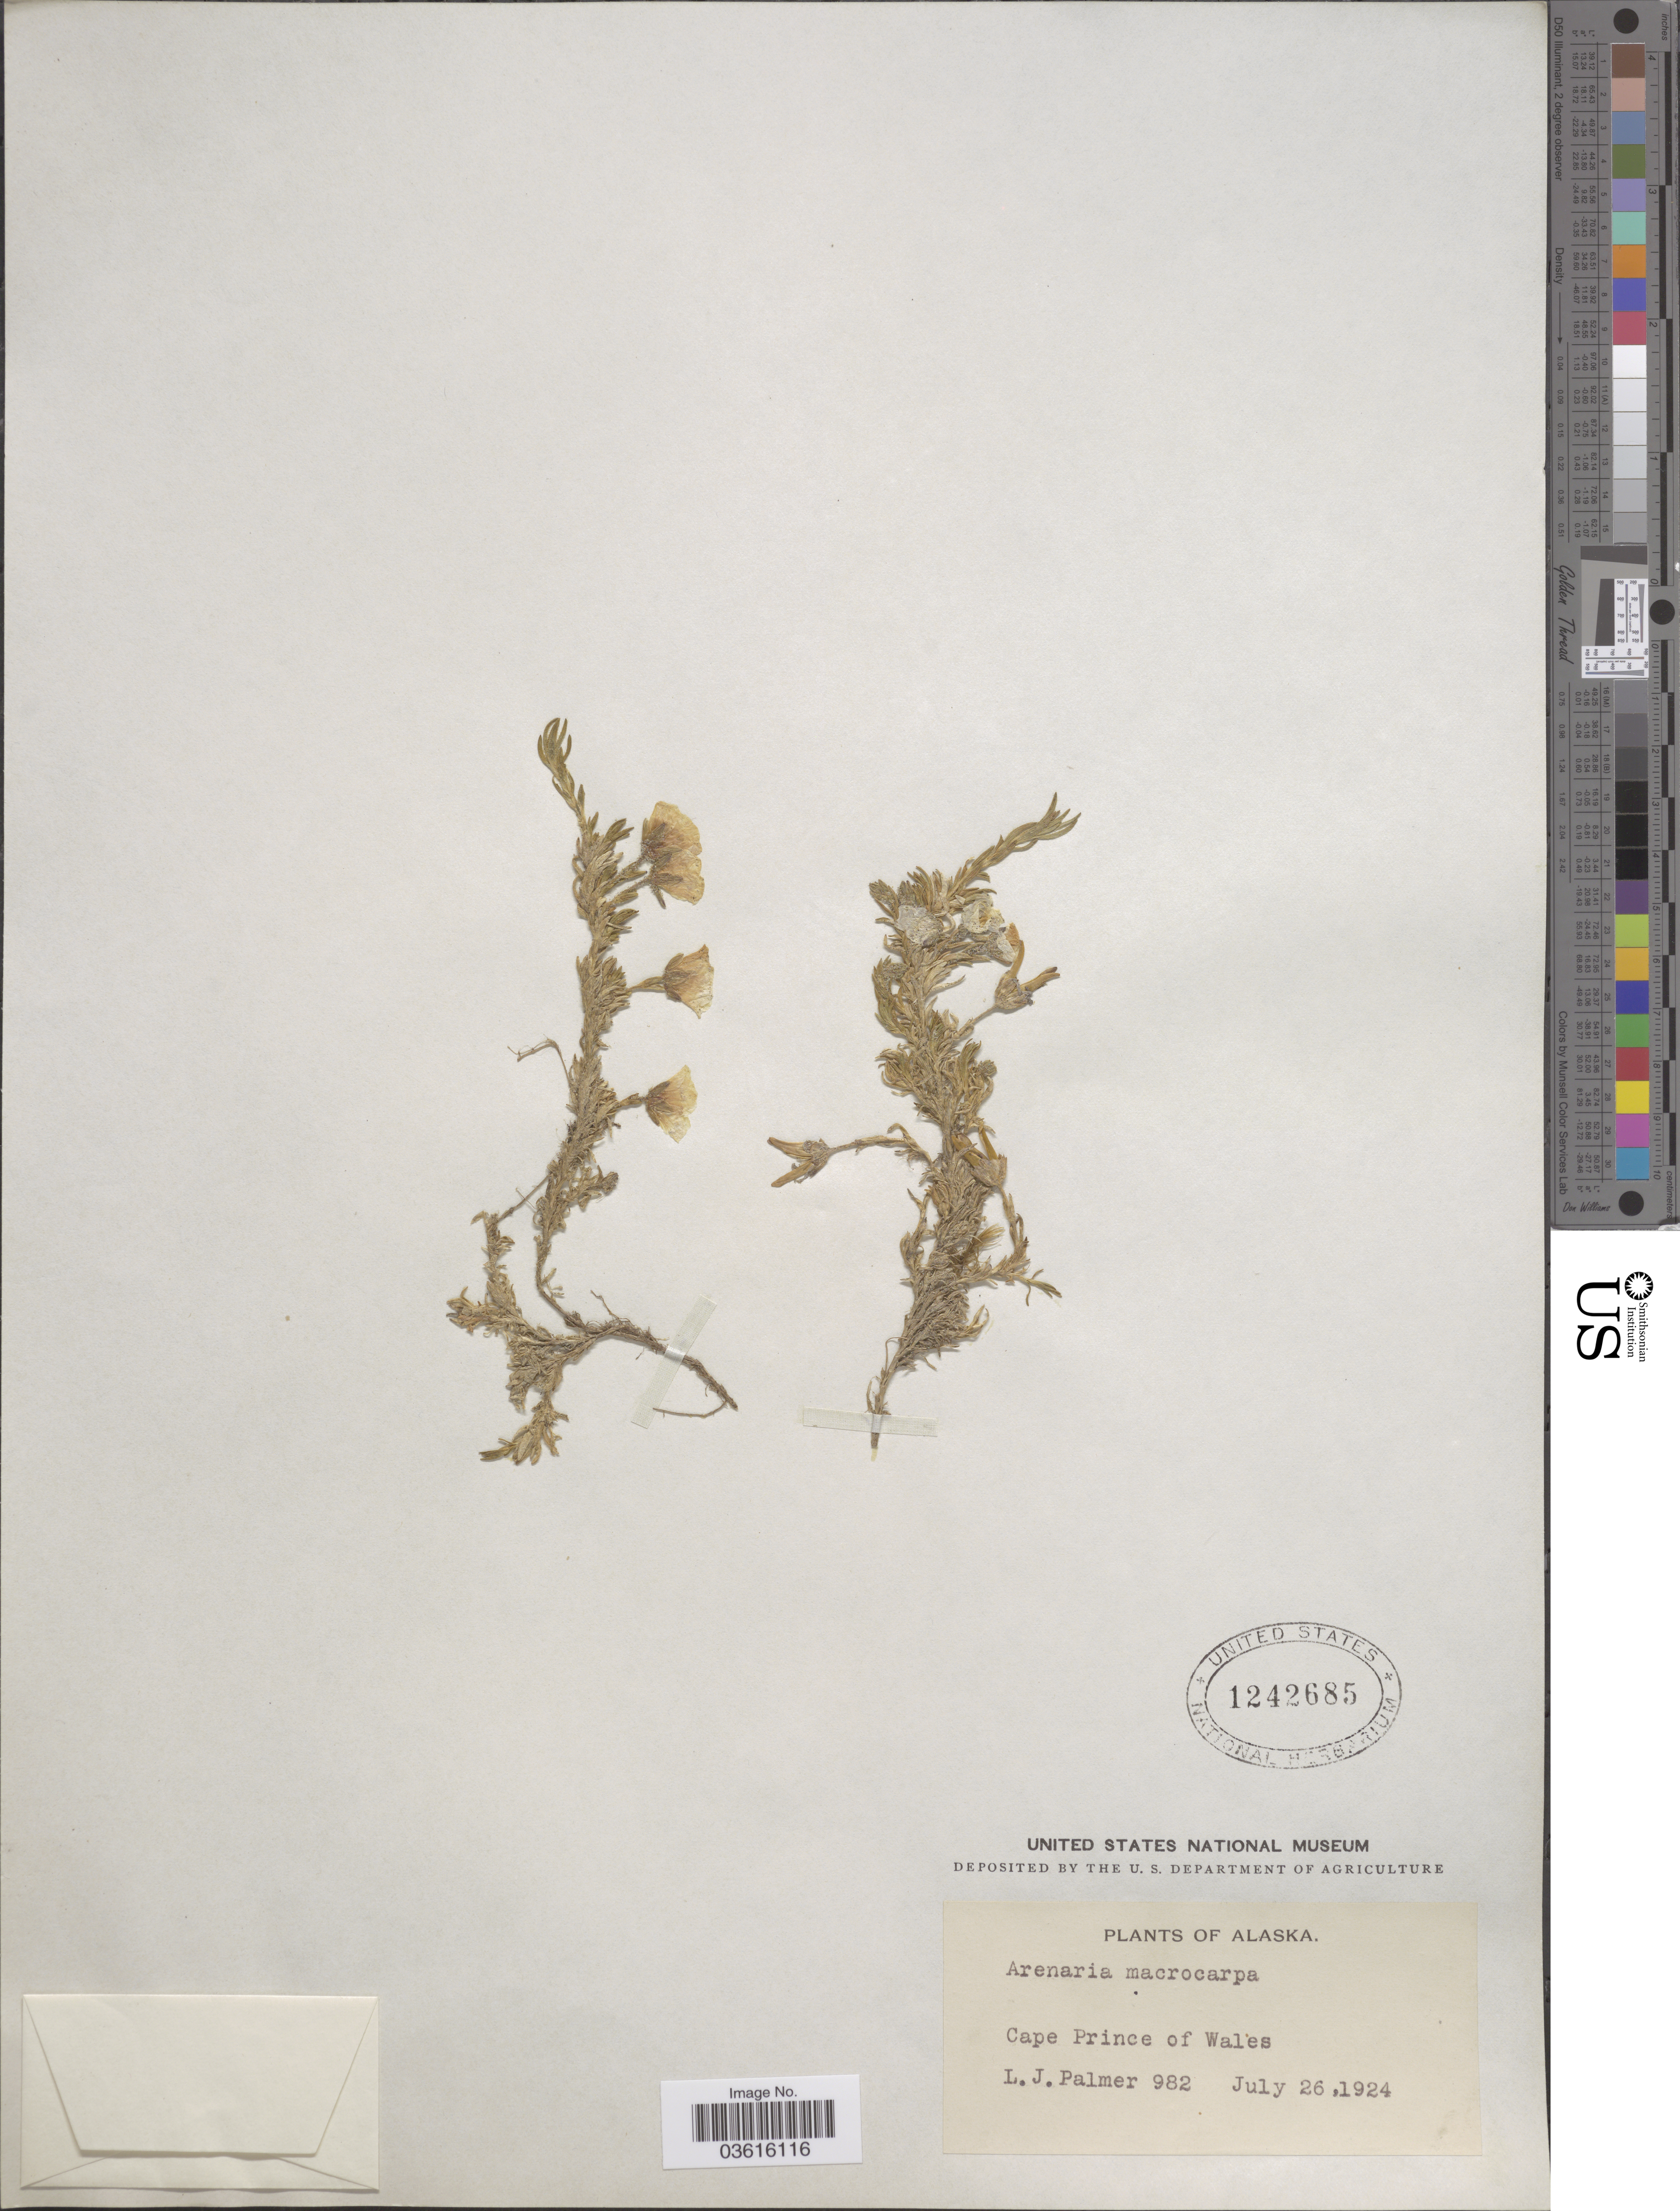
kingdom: Plantae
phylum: Tracheophyta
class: Magnoliopsida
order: Caryophyllales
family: Caryophyllaceae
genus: Pseudocherleria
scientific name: Pseudocherleria macrocarpa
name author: (Pursh) Dillenb. & Kadereit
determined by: U.S. National Herbarium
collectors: L. J. Palmer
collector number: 982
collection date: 1924-07-26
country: United States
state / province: Alaska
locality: Cape Prince of Wales.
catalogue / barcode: US 1242685